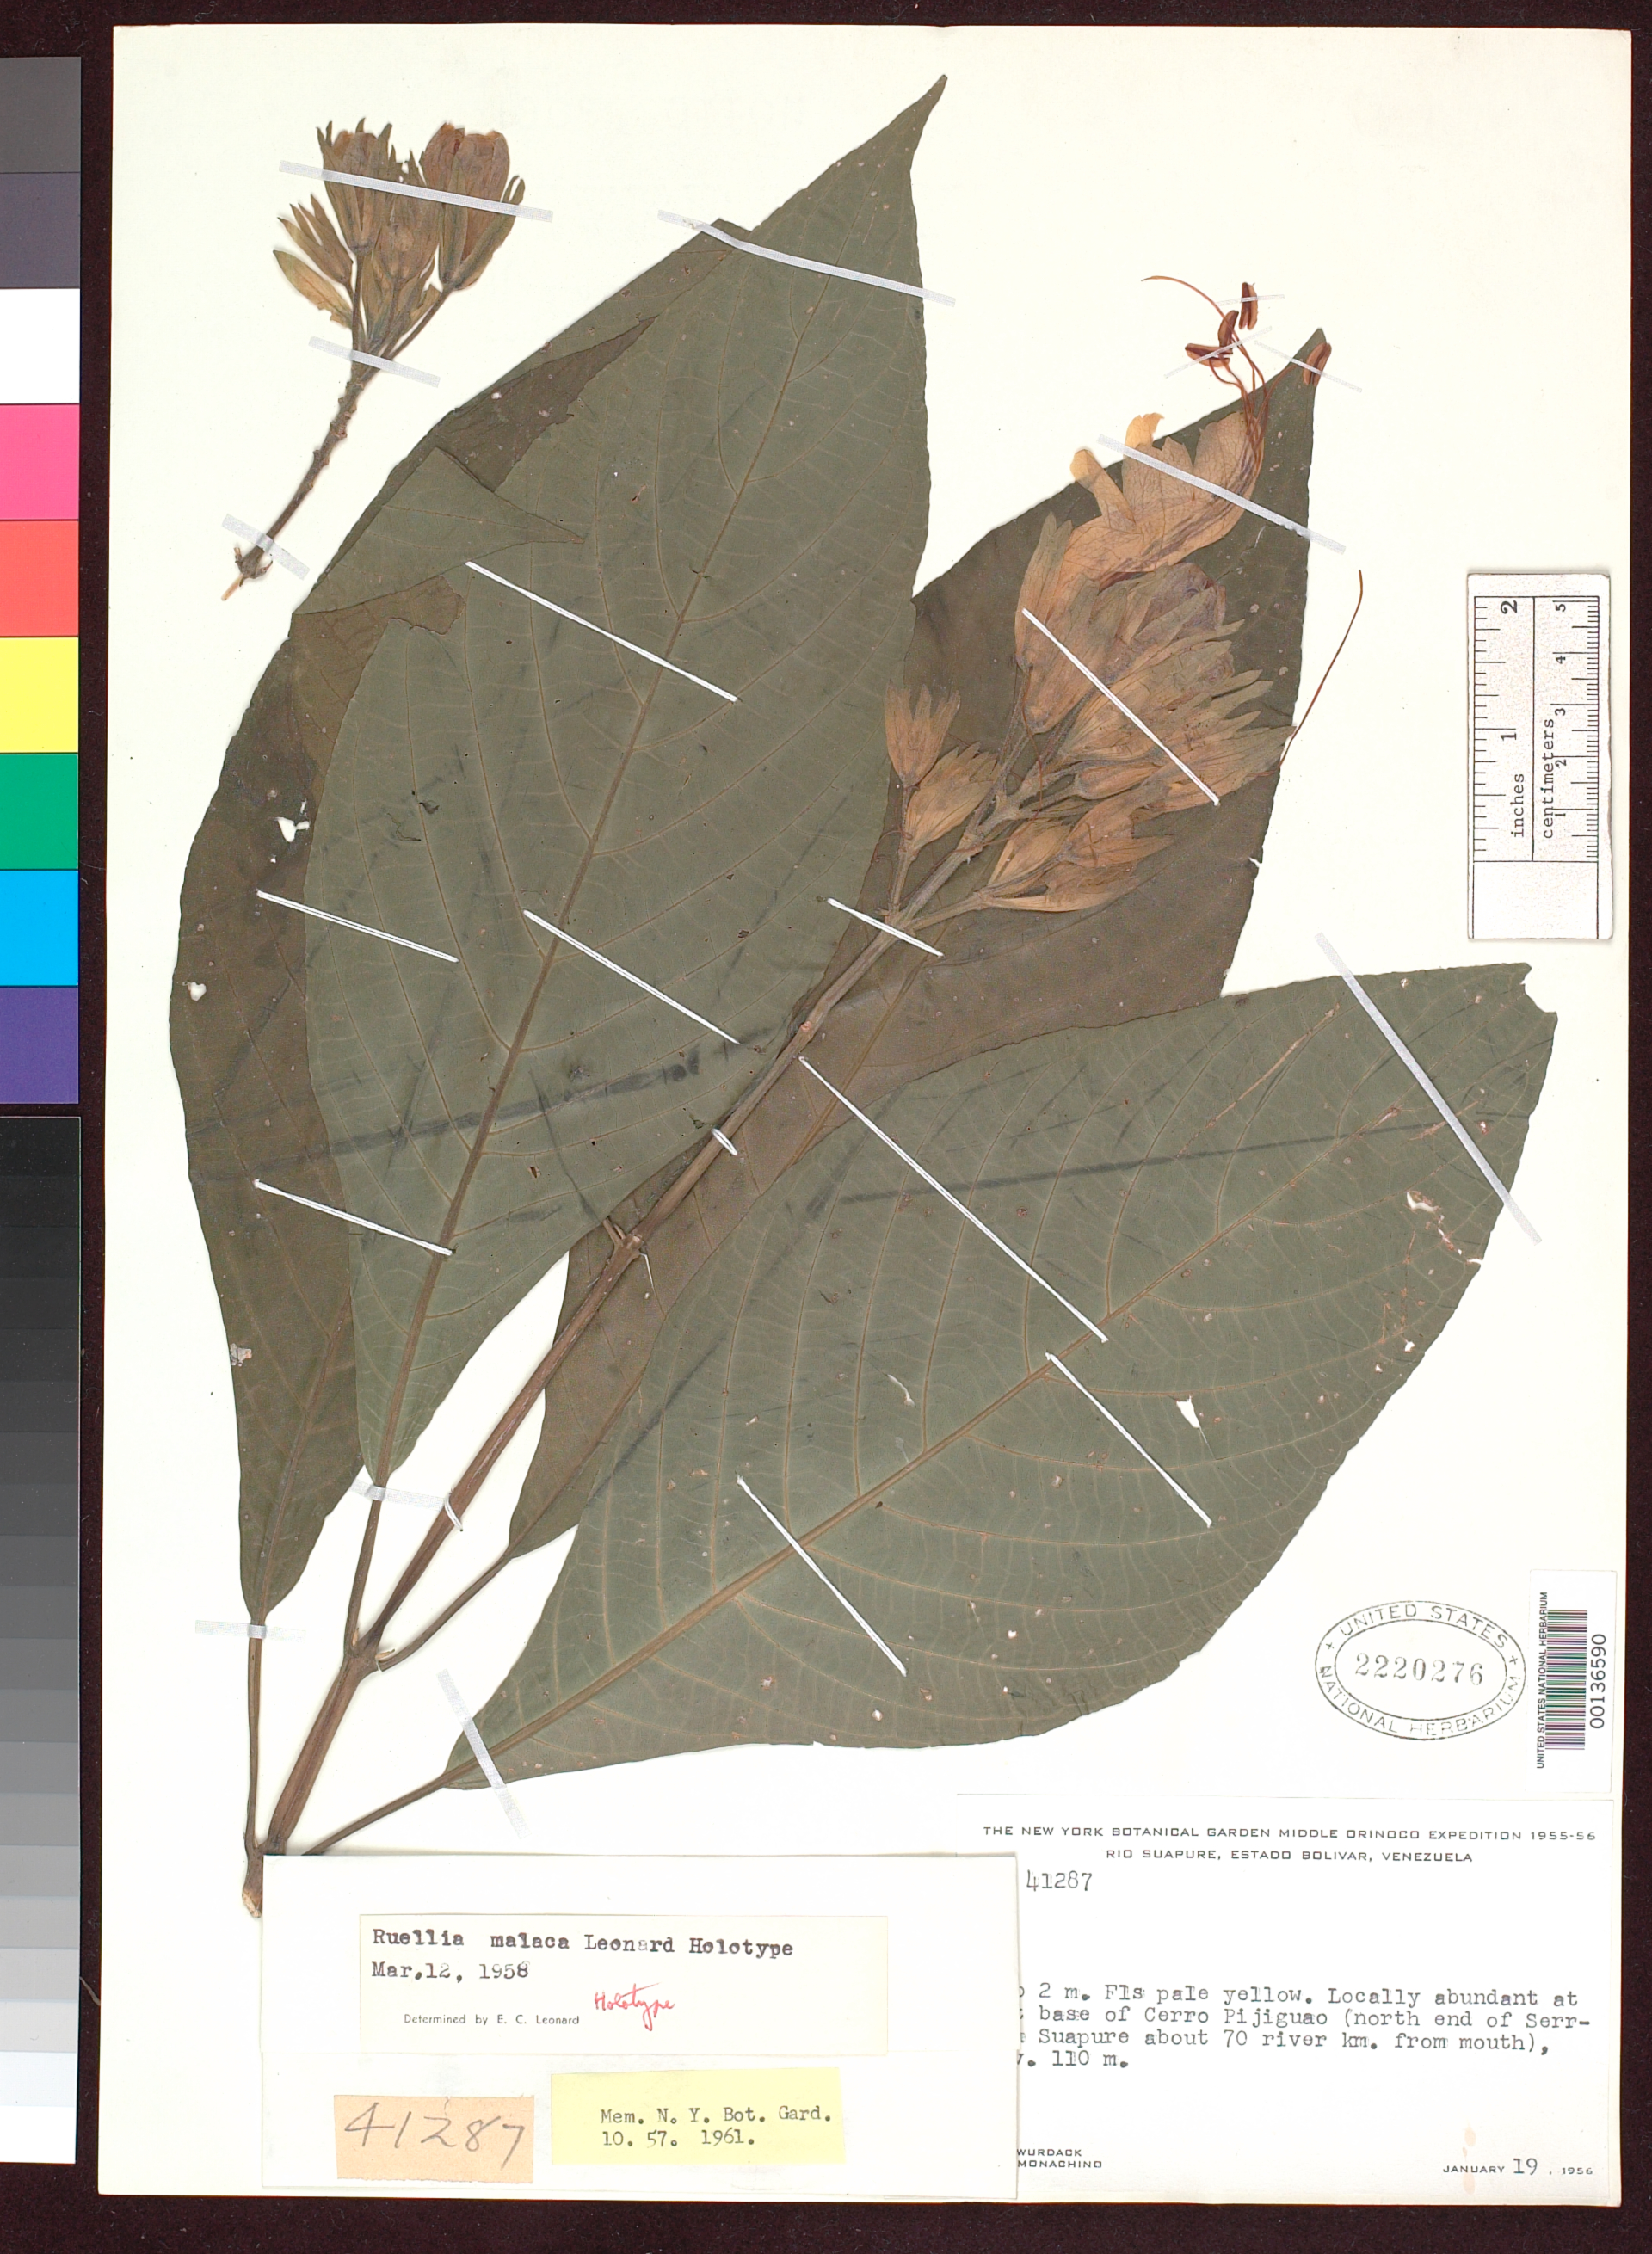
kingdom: Plantae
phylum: Tracheophyta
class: Magnoliopsida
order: Lamiales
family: Acanthaceae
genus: Ruellia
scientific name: Ruellia malaca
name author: Leonard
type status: Holotype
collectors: J. J. Wurdack & J. V. Monachino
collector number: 41287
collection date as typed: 19 Jan 1956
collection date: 1956-01-19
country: Venezuela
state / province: Bolivar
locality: E base of Cerro Pijiguao, Rio Suapure.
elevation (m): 110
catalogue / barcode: US 2220276